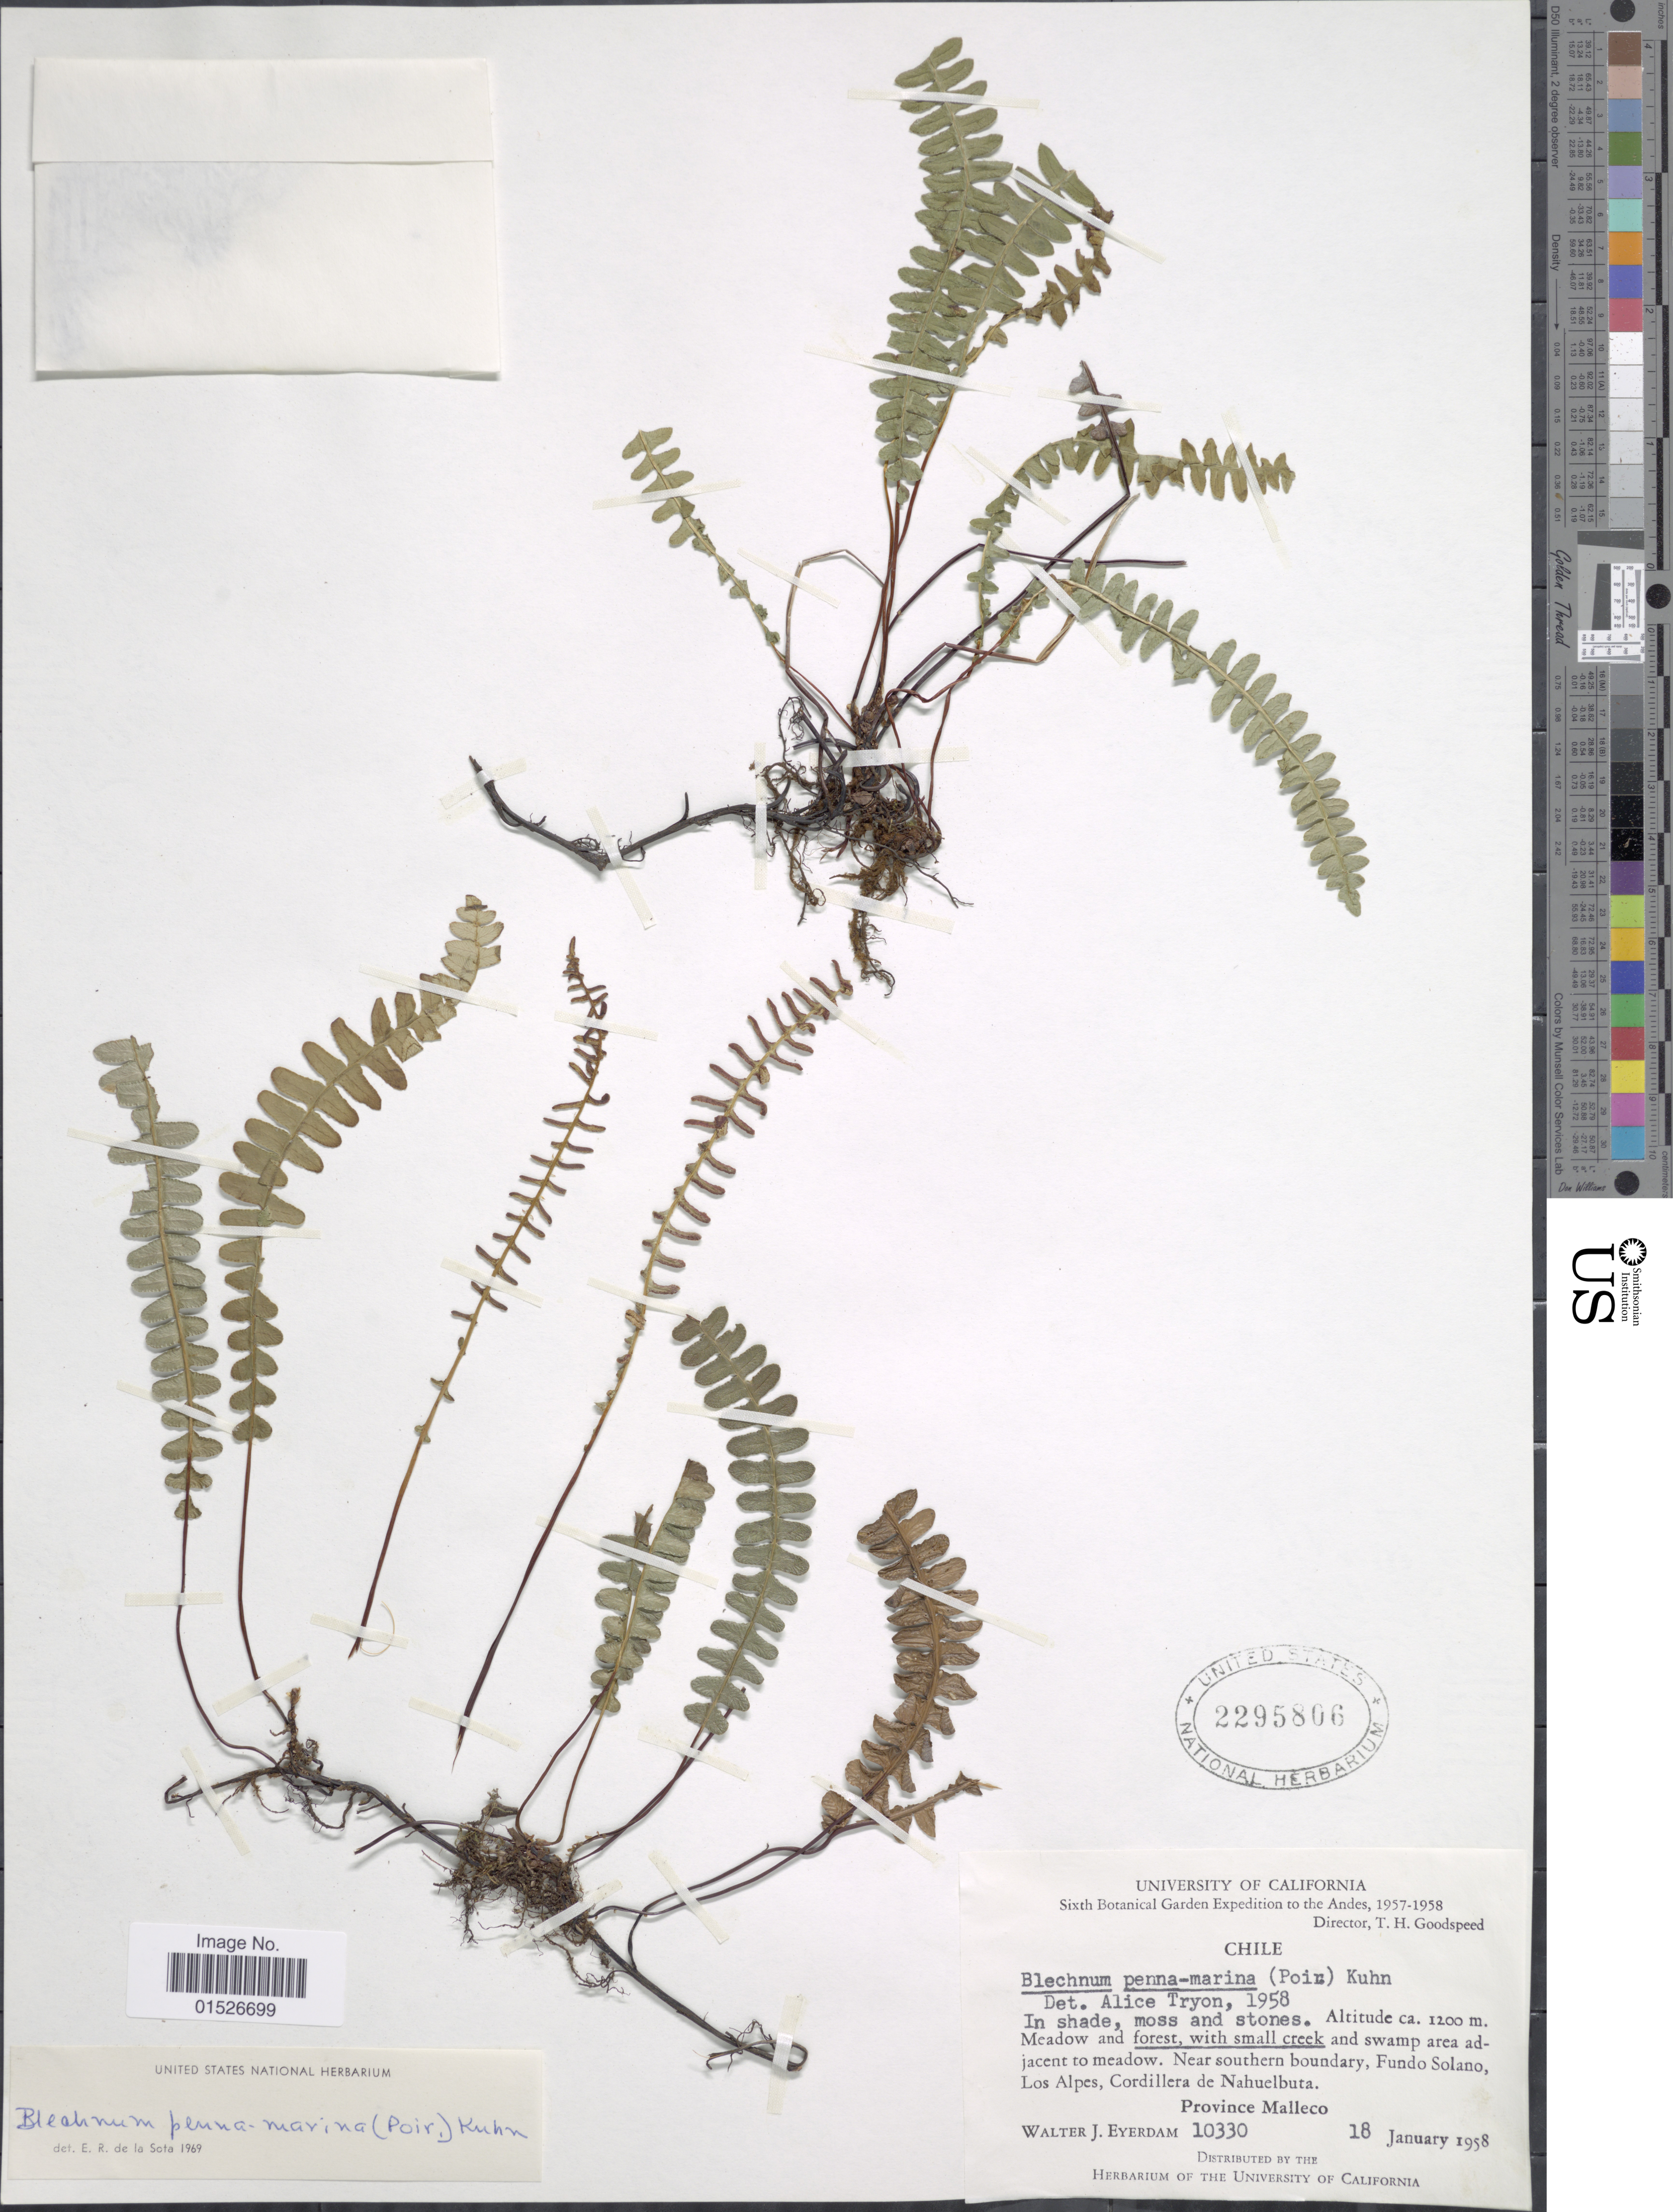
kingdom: Plantae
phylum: Tracheophyta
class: Polypodiopsida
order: Polypodiales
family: Blechnaceae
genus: Blechnum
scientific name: Blechnum penna-marina subsp. alpina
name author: T.C. Chambers & P. A. Farrant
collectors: W. J. Eyerdam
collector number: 10330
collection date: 1958-01-18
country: Chile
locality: Meadow and forest, with small creek and swamp area jacent to meadow. Near southern boundary, Fundo Solano Los Alpes, Cordillera de Nahuelbuta. Province malleco.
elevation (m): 1200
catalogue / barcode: US 2295806